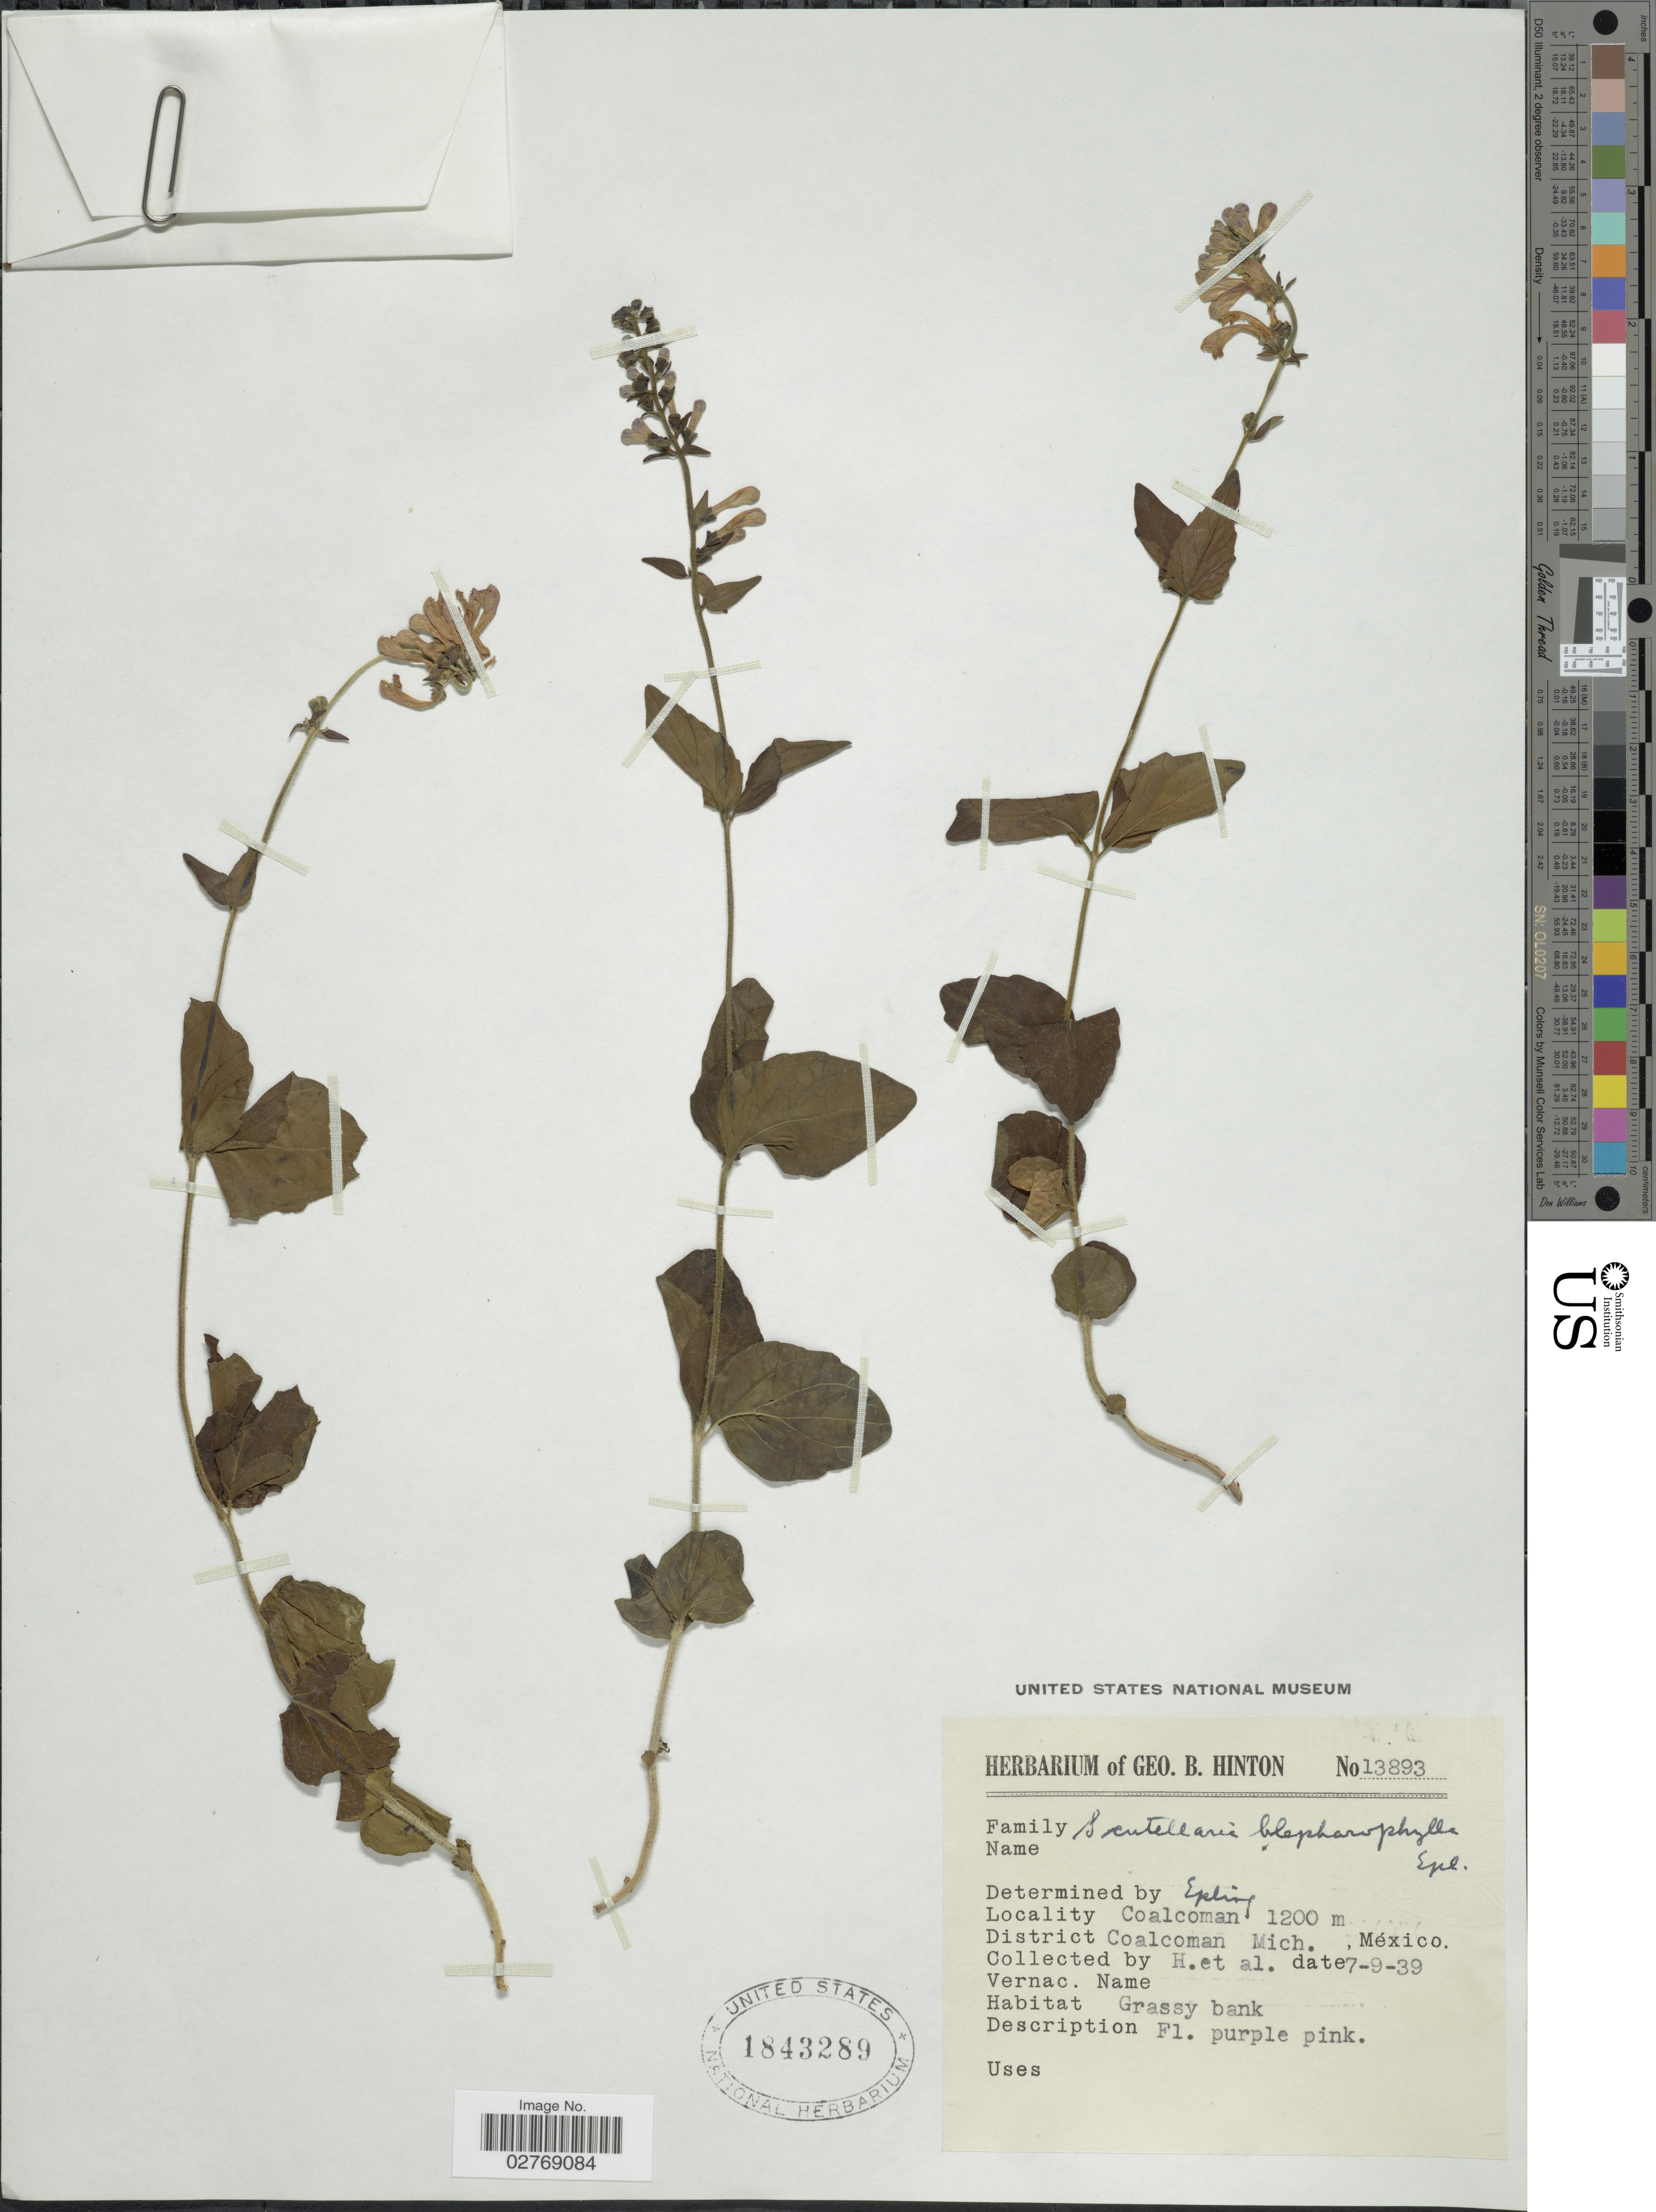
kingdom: Plantae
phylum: Tracheophyta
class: Magnoliopsida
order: Lamiales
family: Lamiaceae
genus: Scutellaria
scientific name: Scutellaria blepharophylla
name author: Epling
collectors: G. B. Hinton & et al.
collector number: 13893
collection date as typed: Transcribed d/m/y: 7/9/39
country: Mexico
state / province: Michoacán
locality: Coalcoman, District Coalcoman.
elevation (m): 1200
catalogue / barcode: US 1843289